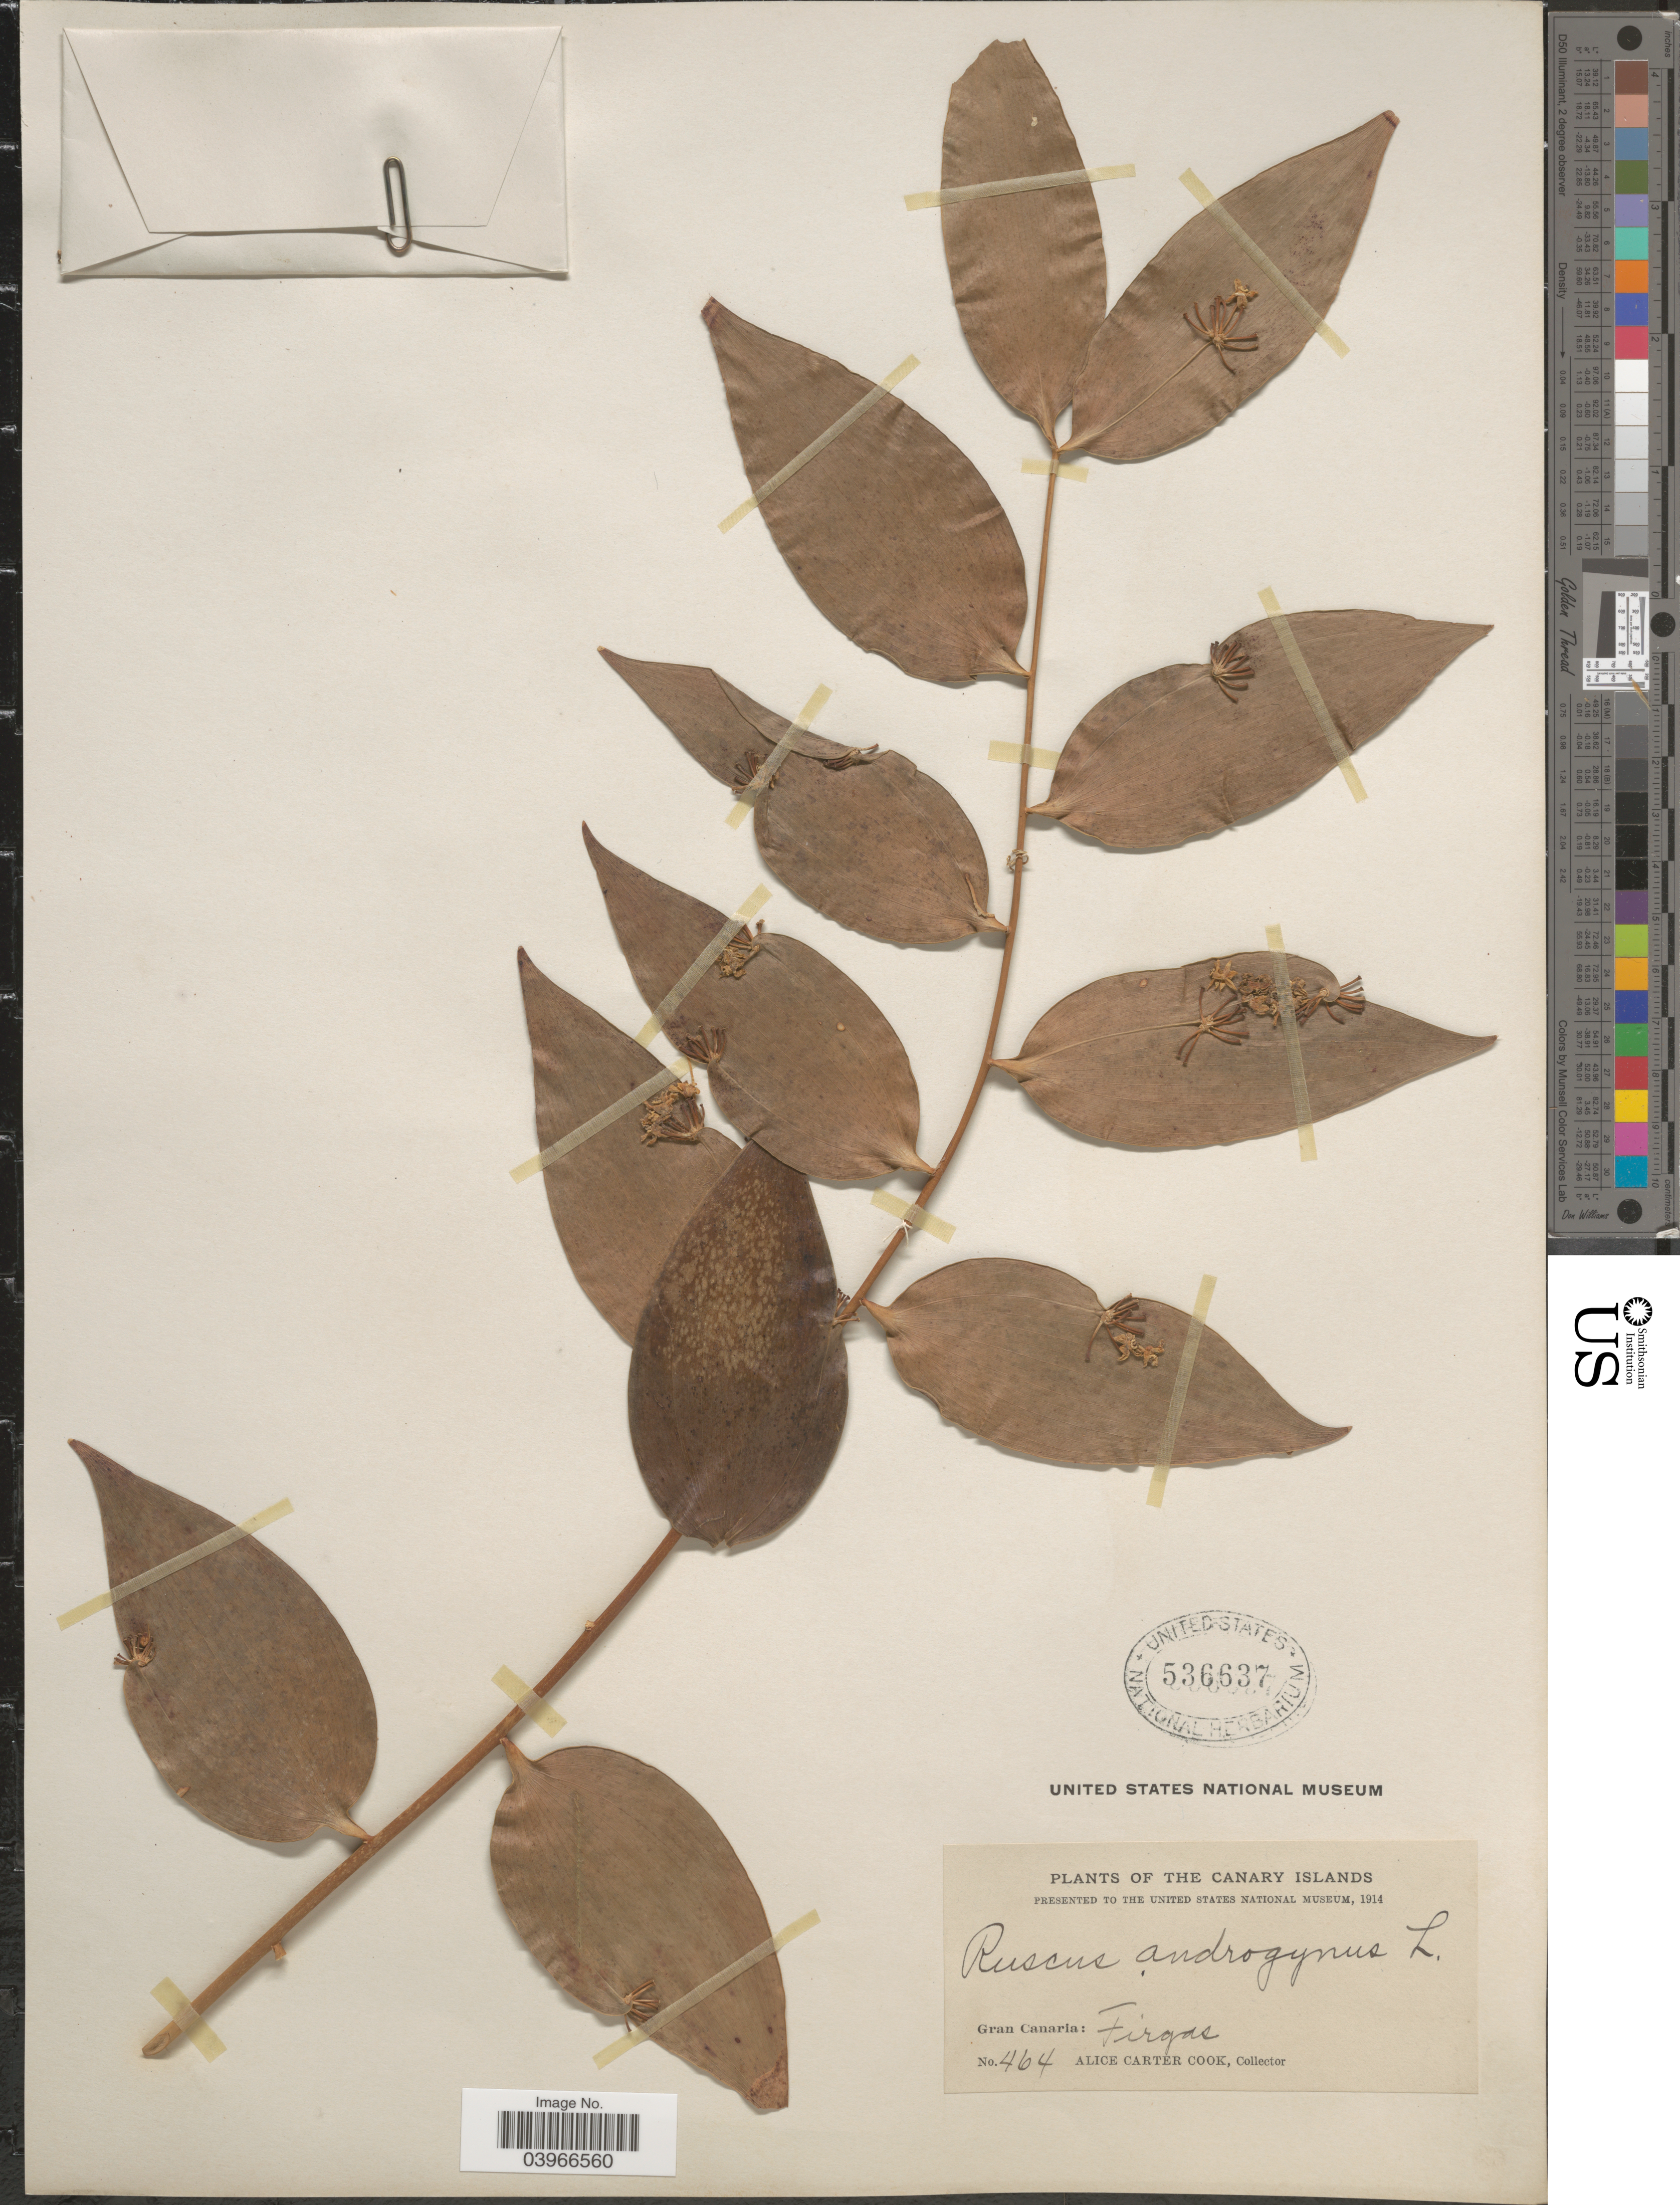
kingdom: Plantae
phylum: Tracheophyta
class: Liliopsida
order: Asparagales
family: Asparagaceae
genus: Ruscus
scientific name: Ruscus androgynus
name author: L.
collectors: Alice C. Cook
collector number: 464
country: Spain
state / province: Canarias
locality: The Canary Islands. Gran Canaria: Firgas.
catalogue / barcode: US 536637